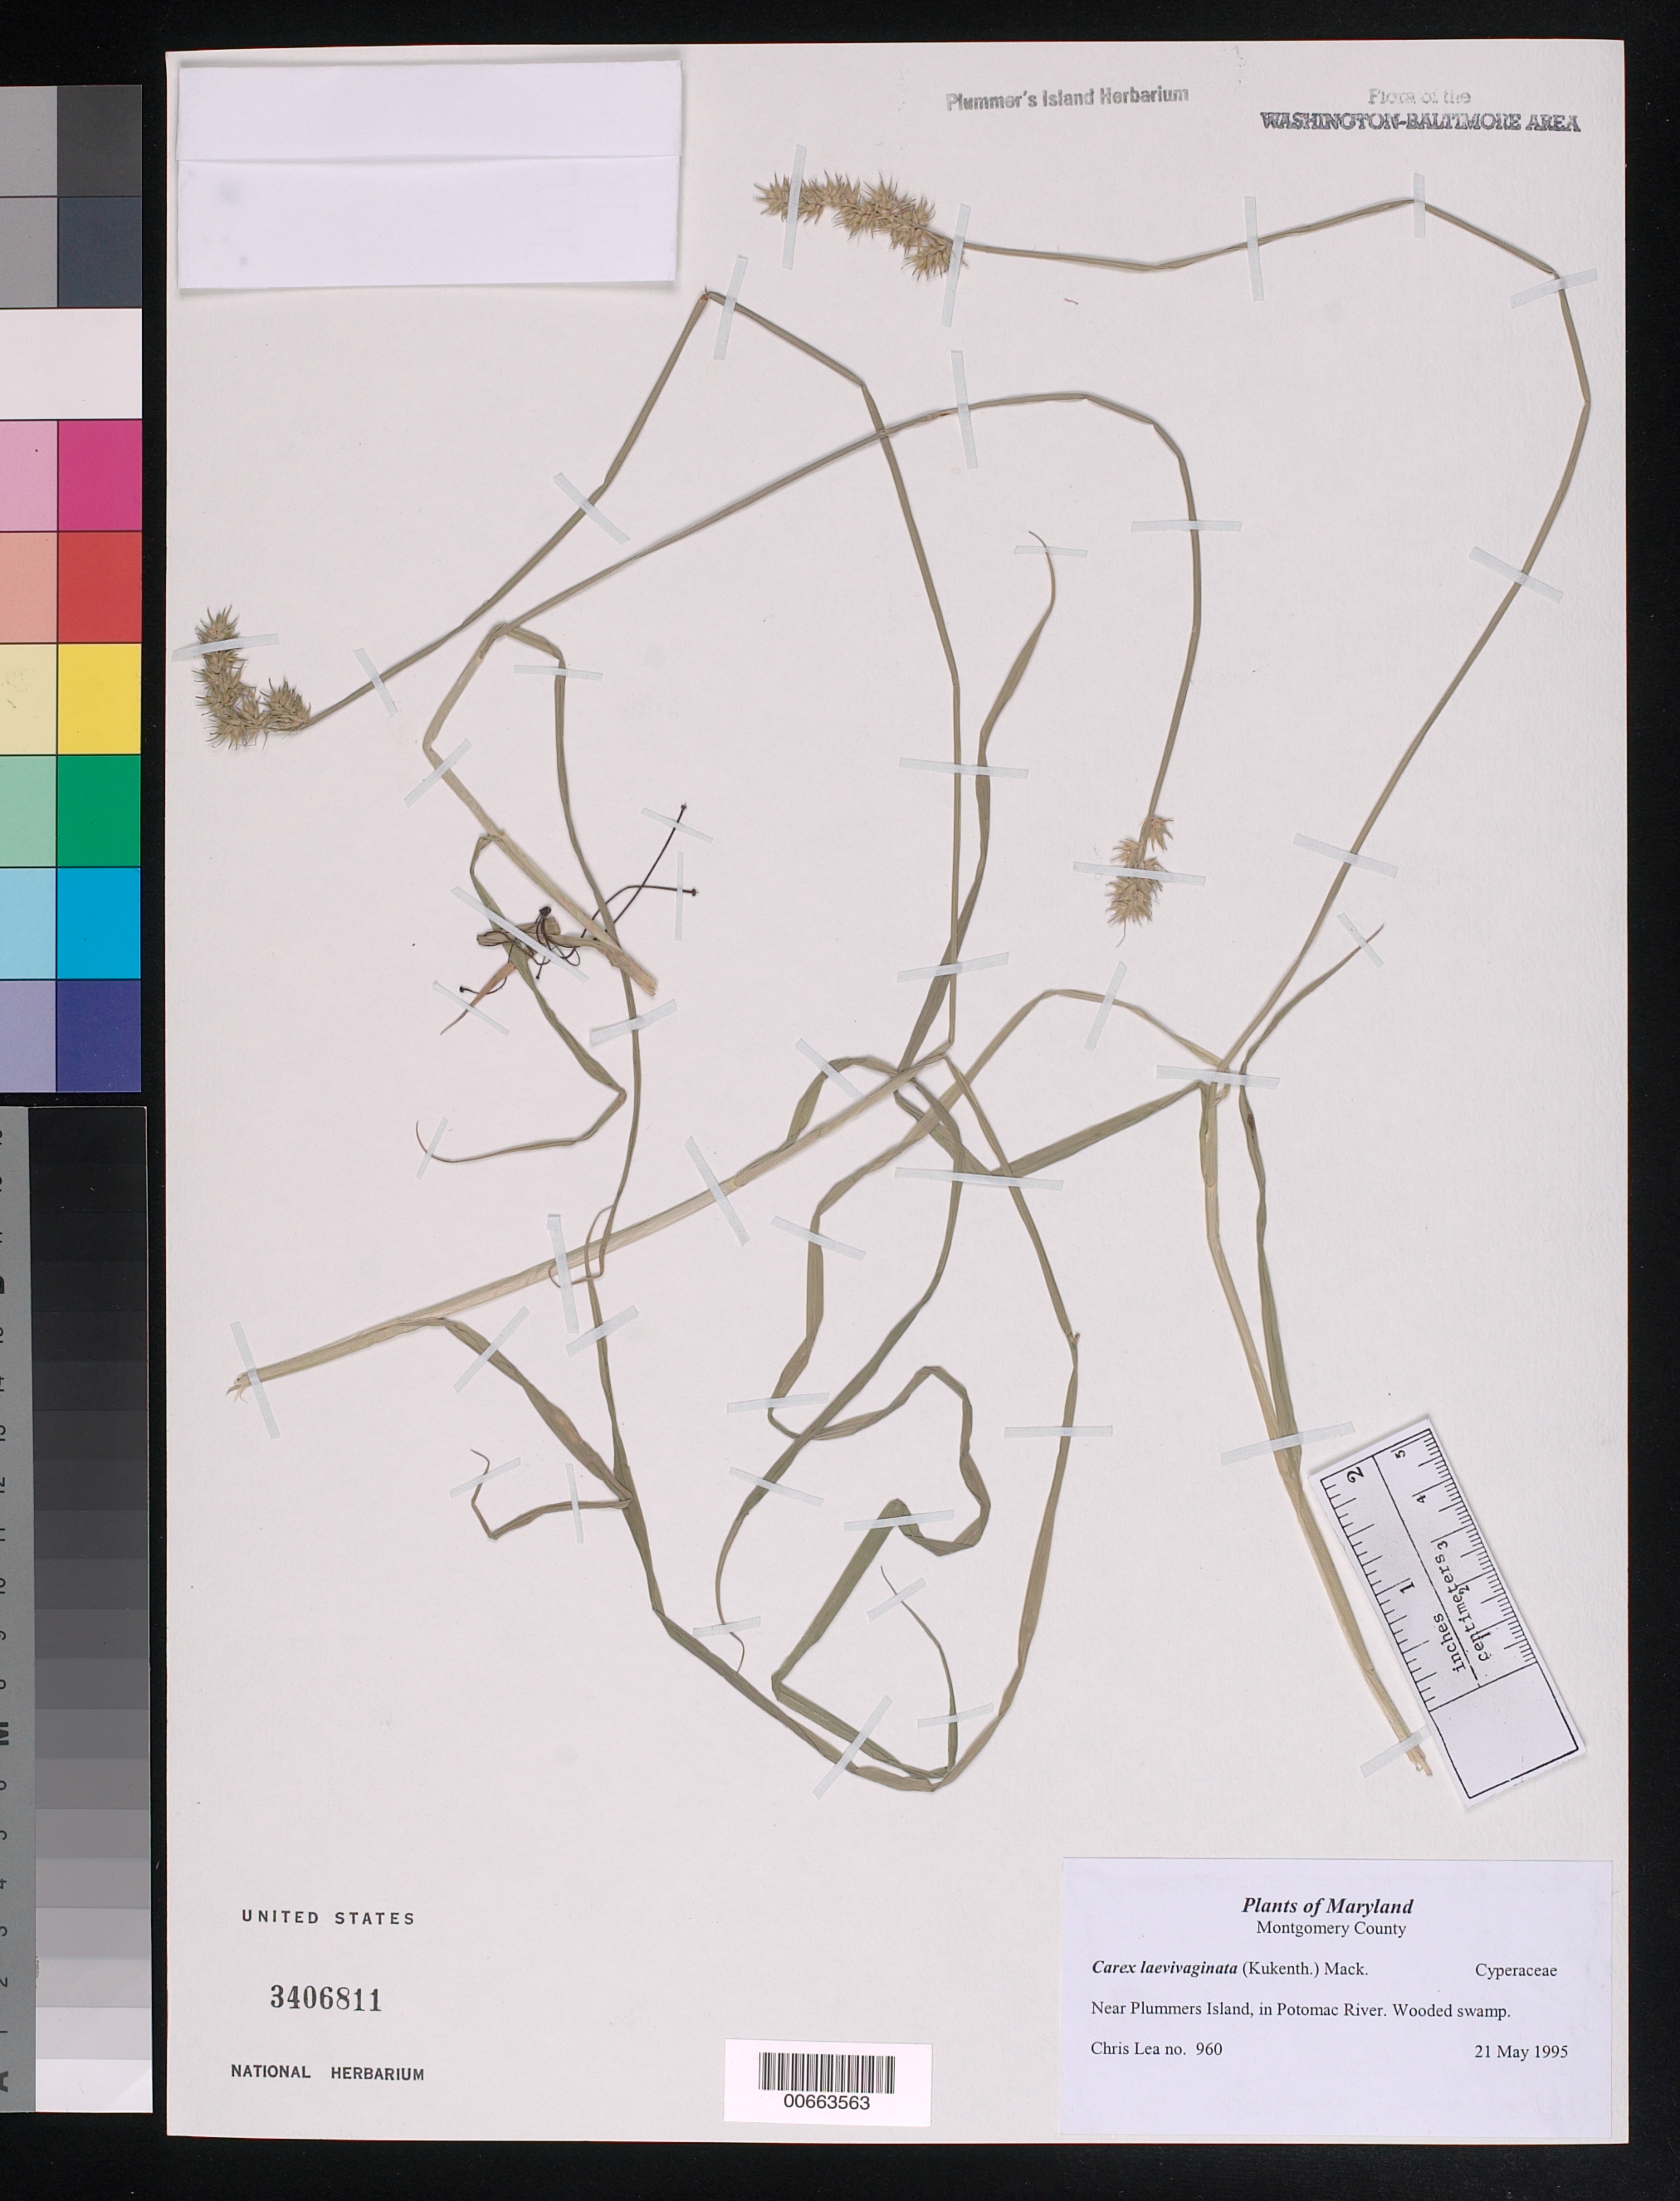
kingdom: Plantae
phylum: Tracheophyta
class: Liliopsida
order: Poales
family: Cyperaceae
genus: Carex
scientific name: Carex laevivaginata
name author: (Kük.) Mack.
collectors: C. Lea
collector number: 960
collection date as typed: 21 May 1995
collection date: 1995-05-21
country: United States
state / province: Maryland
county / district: Montgomery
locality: Near Plummers Island, in Potomac River. Plummers Island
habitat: Wooded swamp.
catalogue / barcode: US 3406811